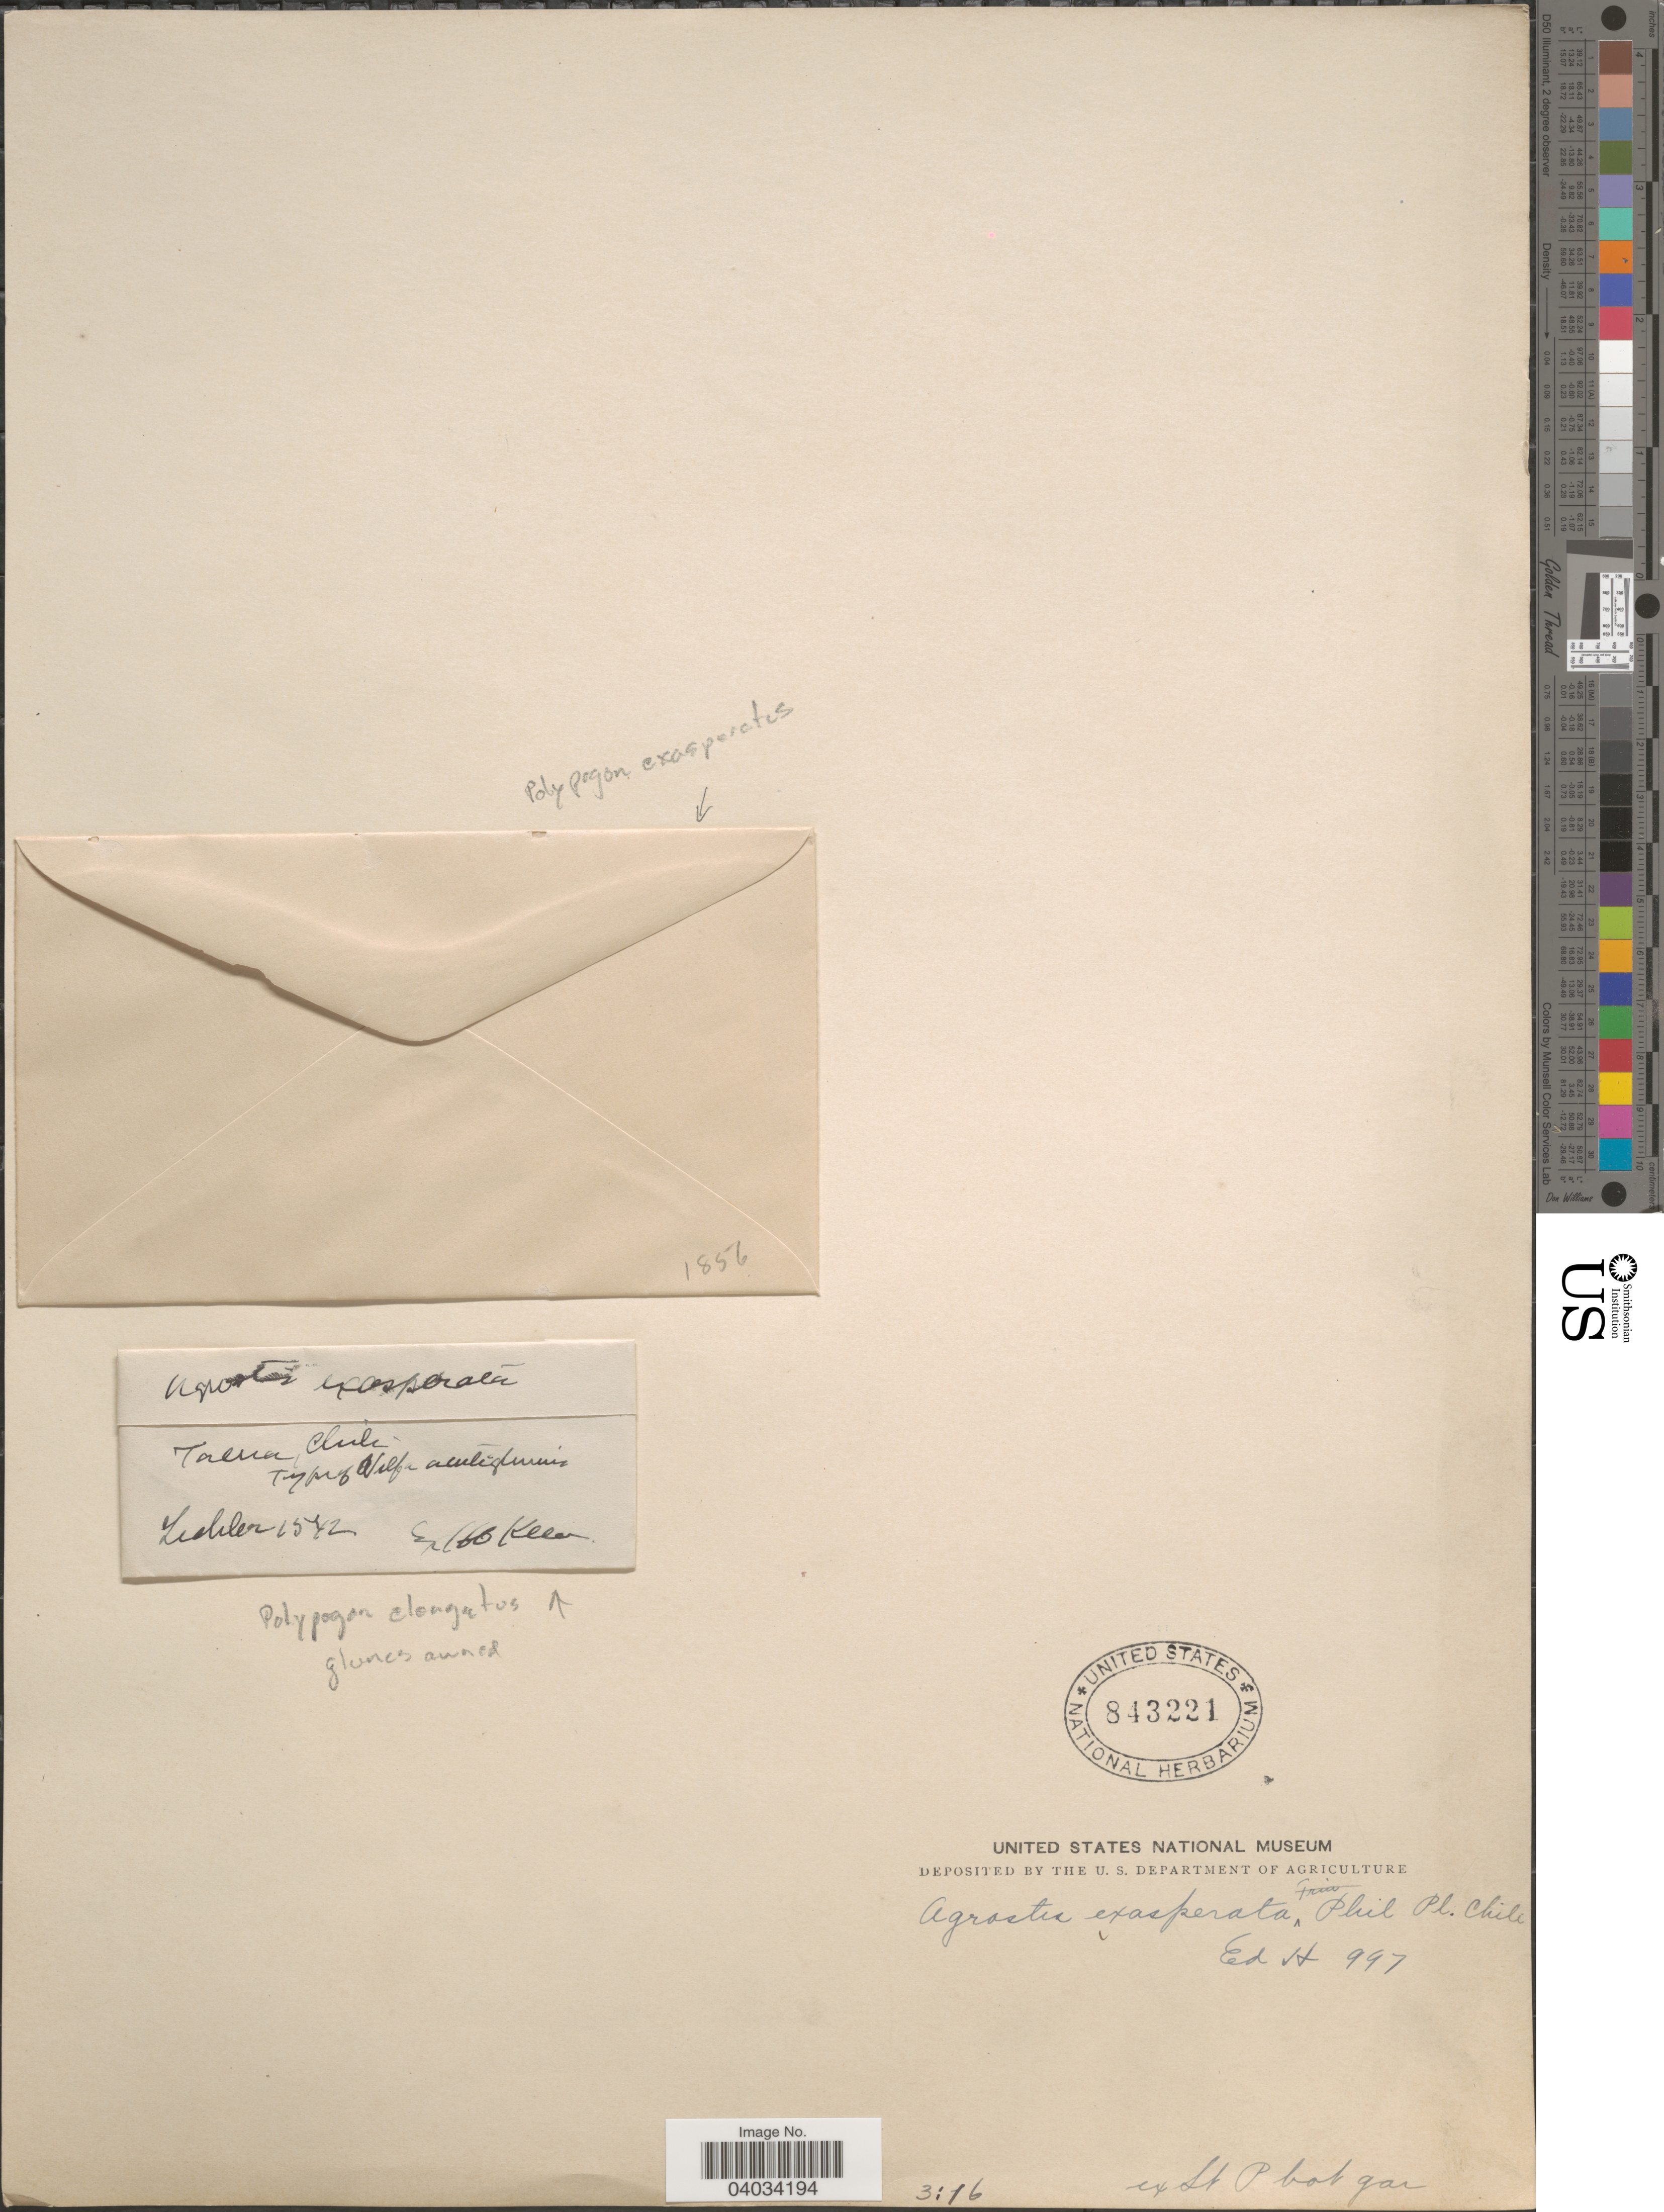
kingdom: Plantae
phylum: Tracheophyta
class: Liliopsida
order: Poales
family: Poaceae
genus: Polypogon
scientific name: Polypogon exasperatus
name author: (Trin.) Renvoize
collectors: Lichler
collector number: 1542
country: Chile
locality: Tacna.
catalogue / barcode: US 843221